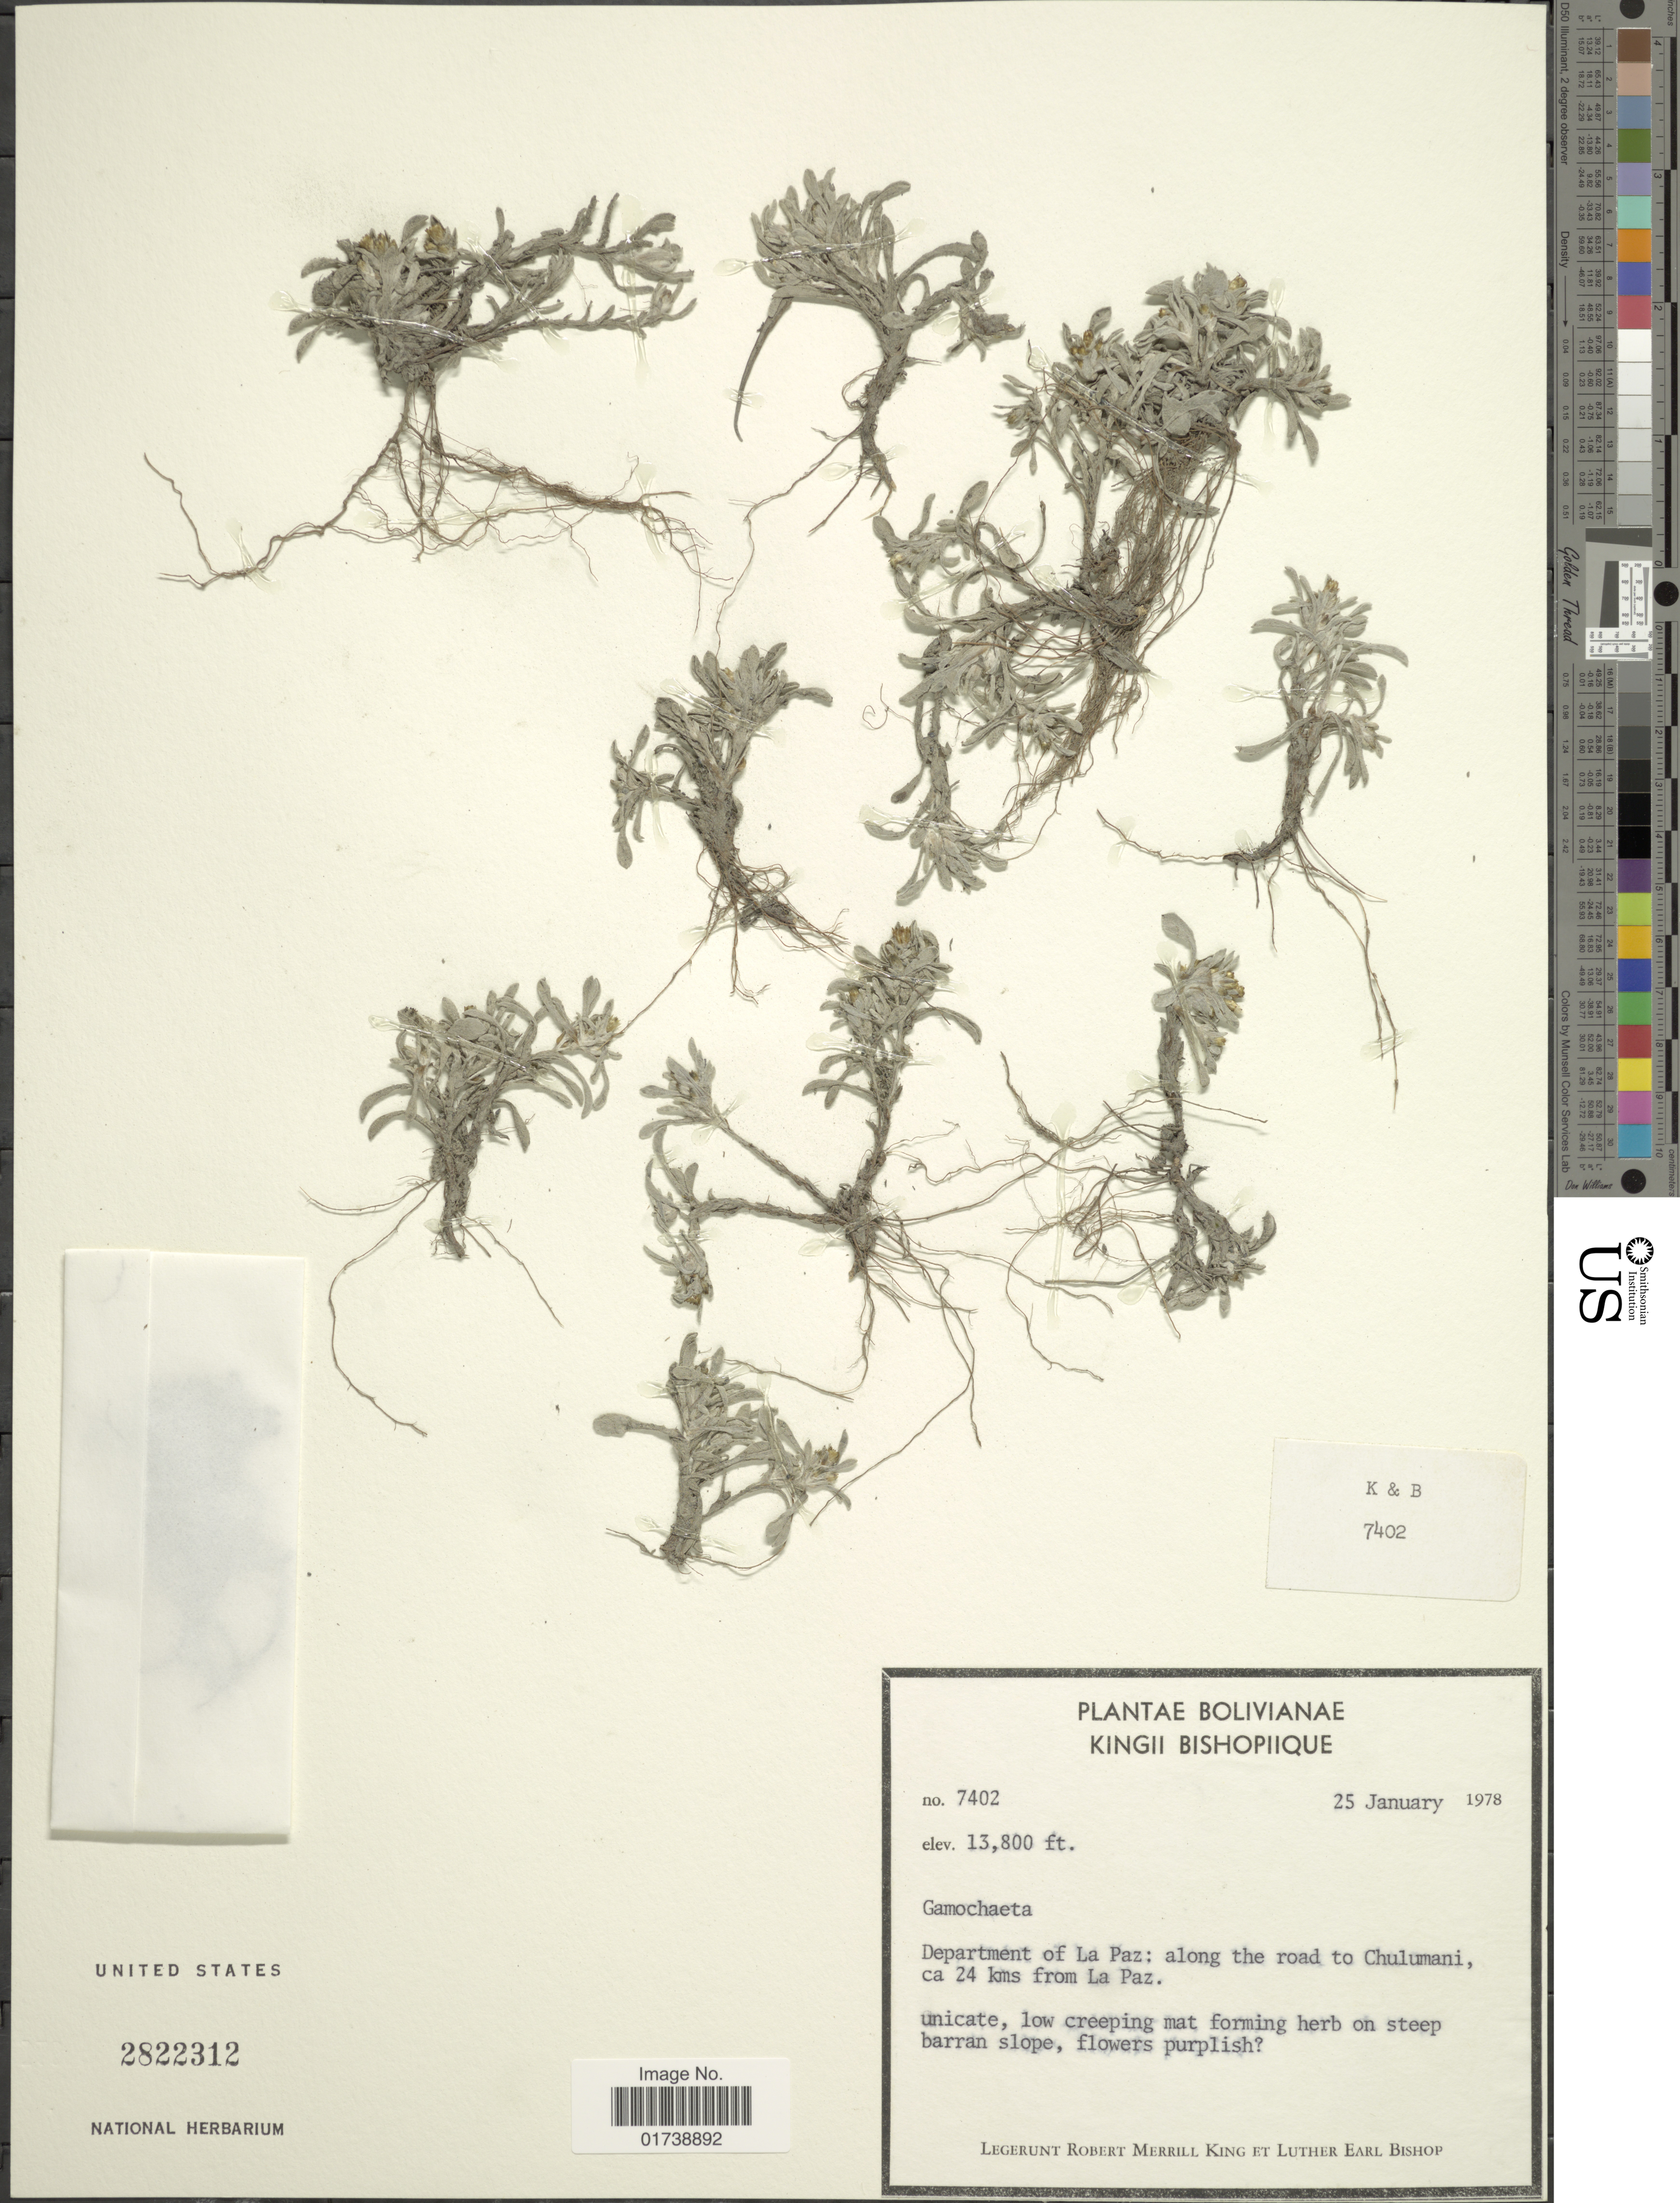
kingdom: Plantae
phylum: Tracheophyta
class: Magnoliopsida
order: Asterales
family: Asteraceae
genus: Gamochaeta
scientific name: Gamochaeta sp.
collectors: R. M. King & L. E. Bishop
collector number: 7402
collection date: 1978-01-25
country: Bolivia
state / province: La Paz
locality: Bolivianae, along the road to Chulumani, ca 24 kms from La Paz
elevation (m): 4206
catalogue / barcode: US 2822312